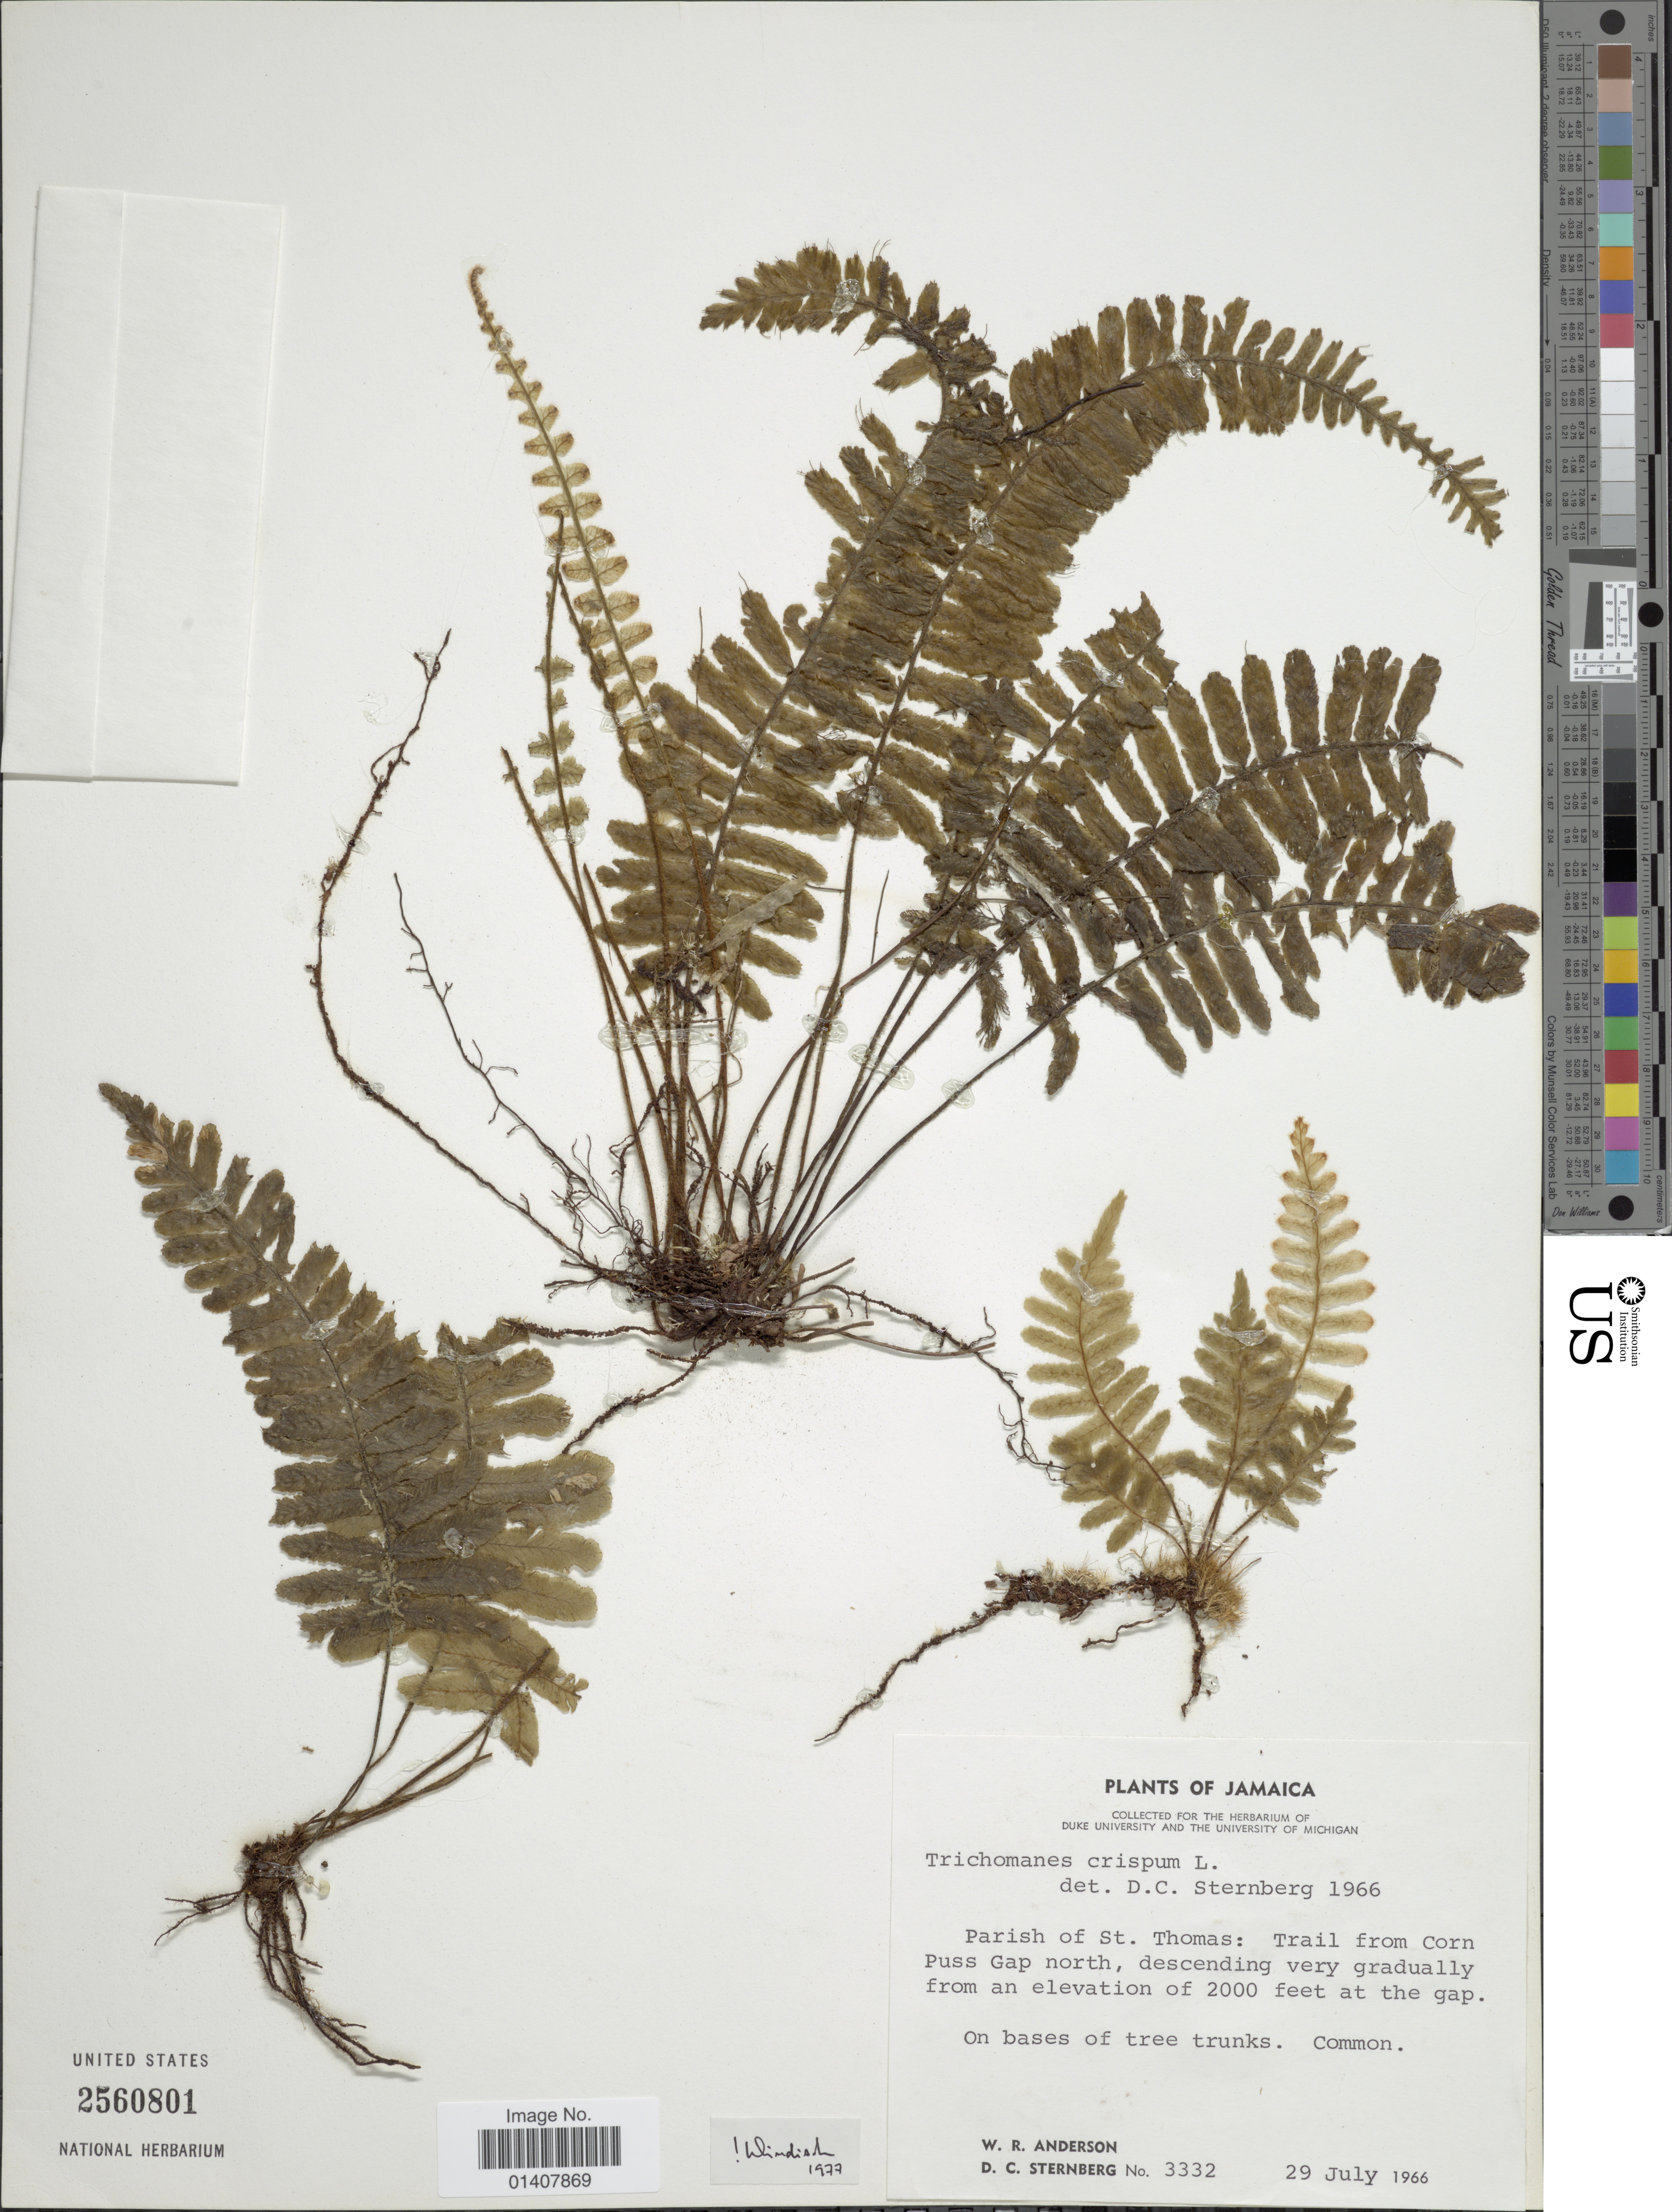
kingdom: Plantae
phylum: Tracheophyta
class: Polypodiopsida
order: Hymenophyllales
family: Hymenophyllaceae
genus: Trichomanes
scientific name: Trichomanes crispum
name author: L.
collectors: W. Anderson & D. Sternberg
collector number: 3332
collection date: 1966-07-29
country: Jamaica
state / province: Saint Thomas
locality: Parish of St. Thomas: trail from Corn Puss Gap north, descending very gradually, at gap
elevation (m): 610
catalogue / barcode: US 2560801